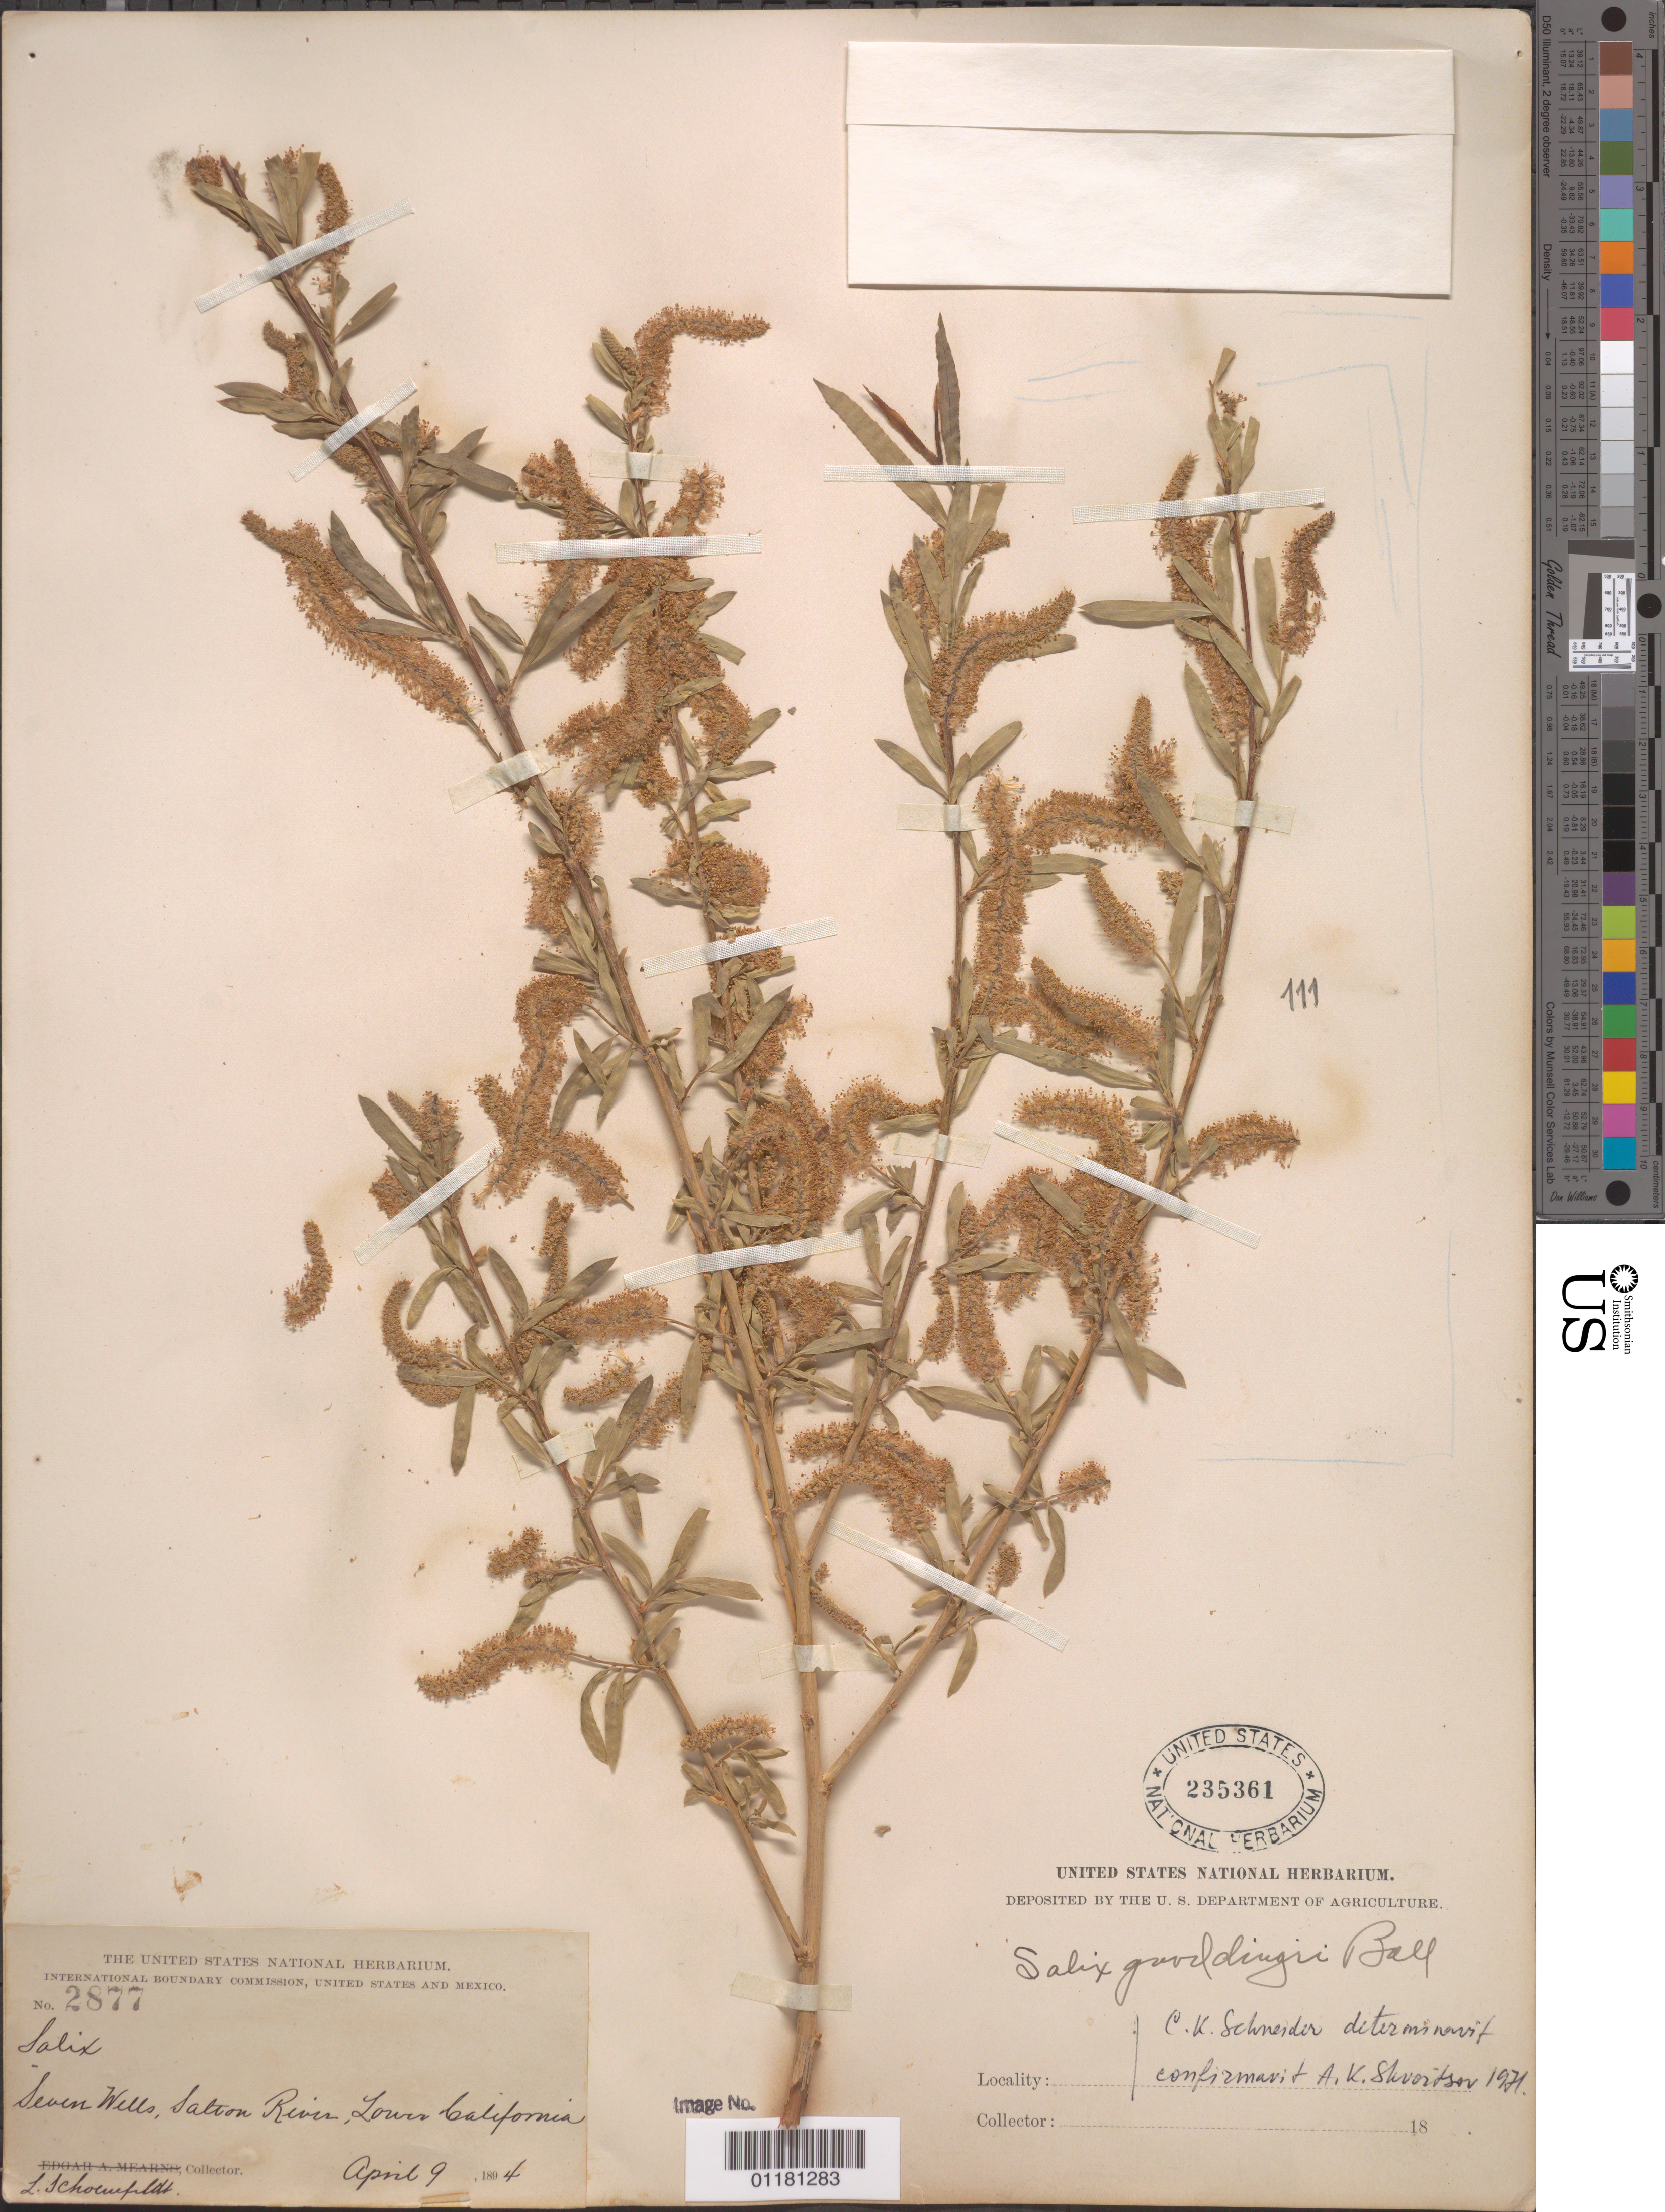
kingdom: Plantae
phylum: Tracheophyta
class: Magnoliopsida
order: Malpighiales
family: Salicaceae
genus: Salix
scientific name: Salix gooddingii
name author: C.R. Ball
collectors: L. Schoenfeldt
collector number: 2877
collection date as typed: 09 Apr 1894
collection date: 1894-04-09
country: Mexico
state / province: Baja California Norte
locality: Seven Wells, Salton River, Lower California.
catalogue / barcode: US 235361